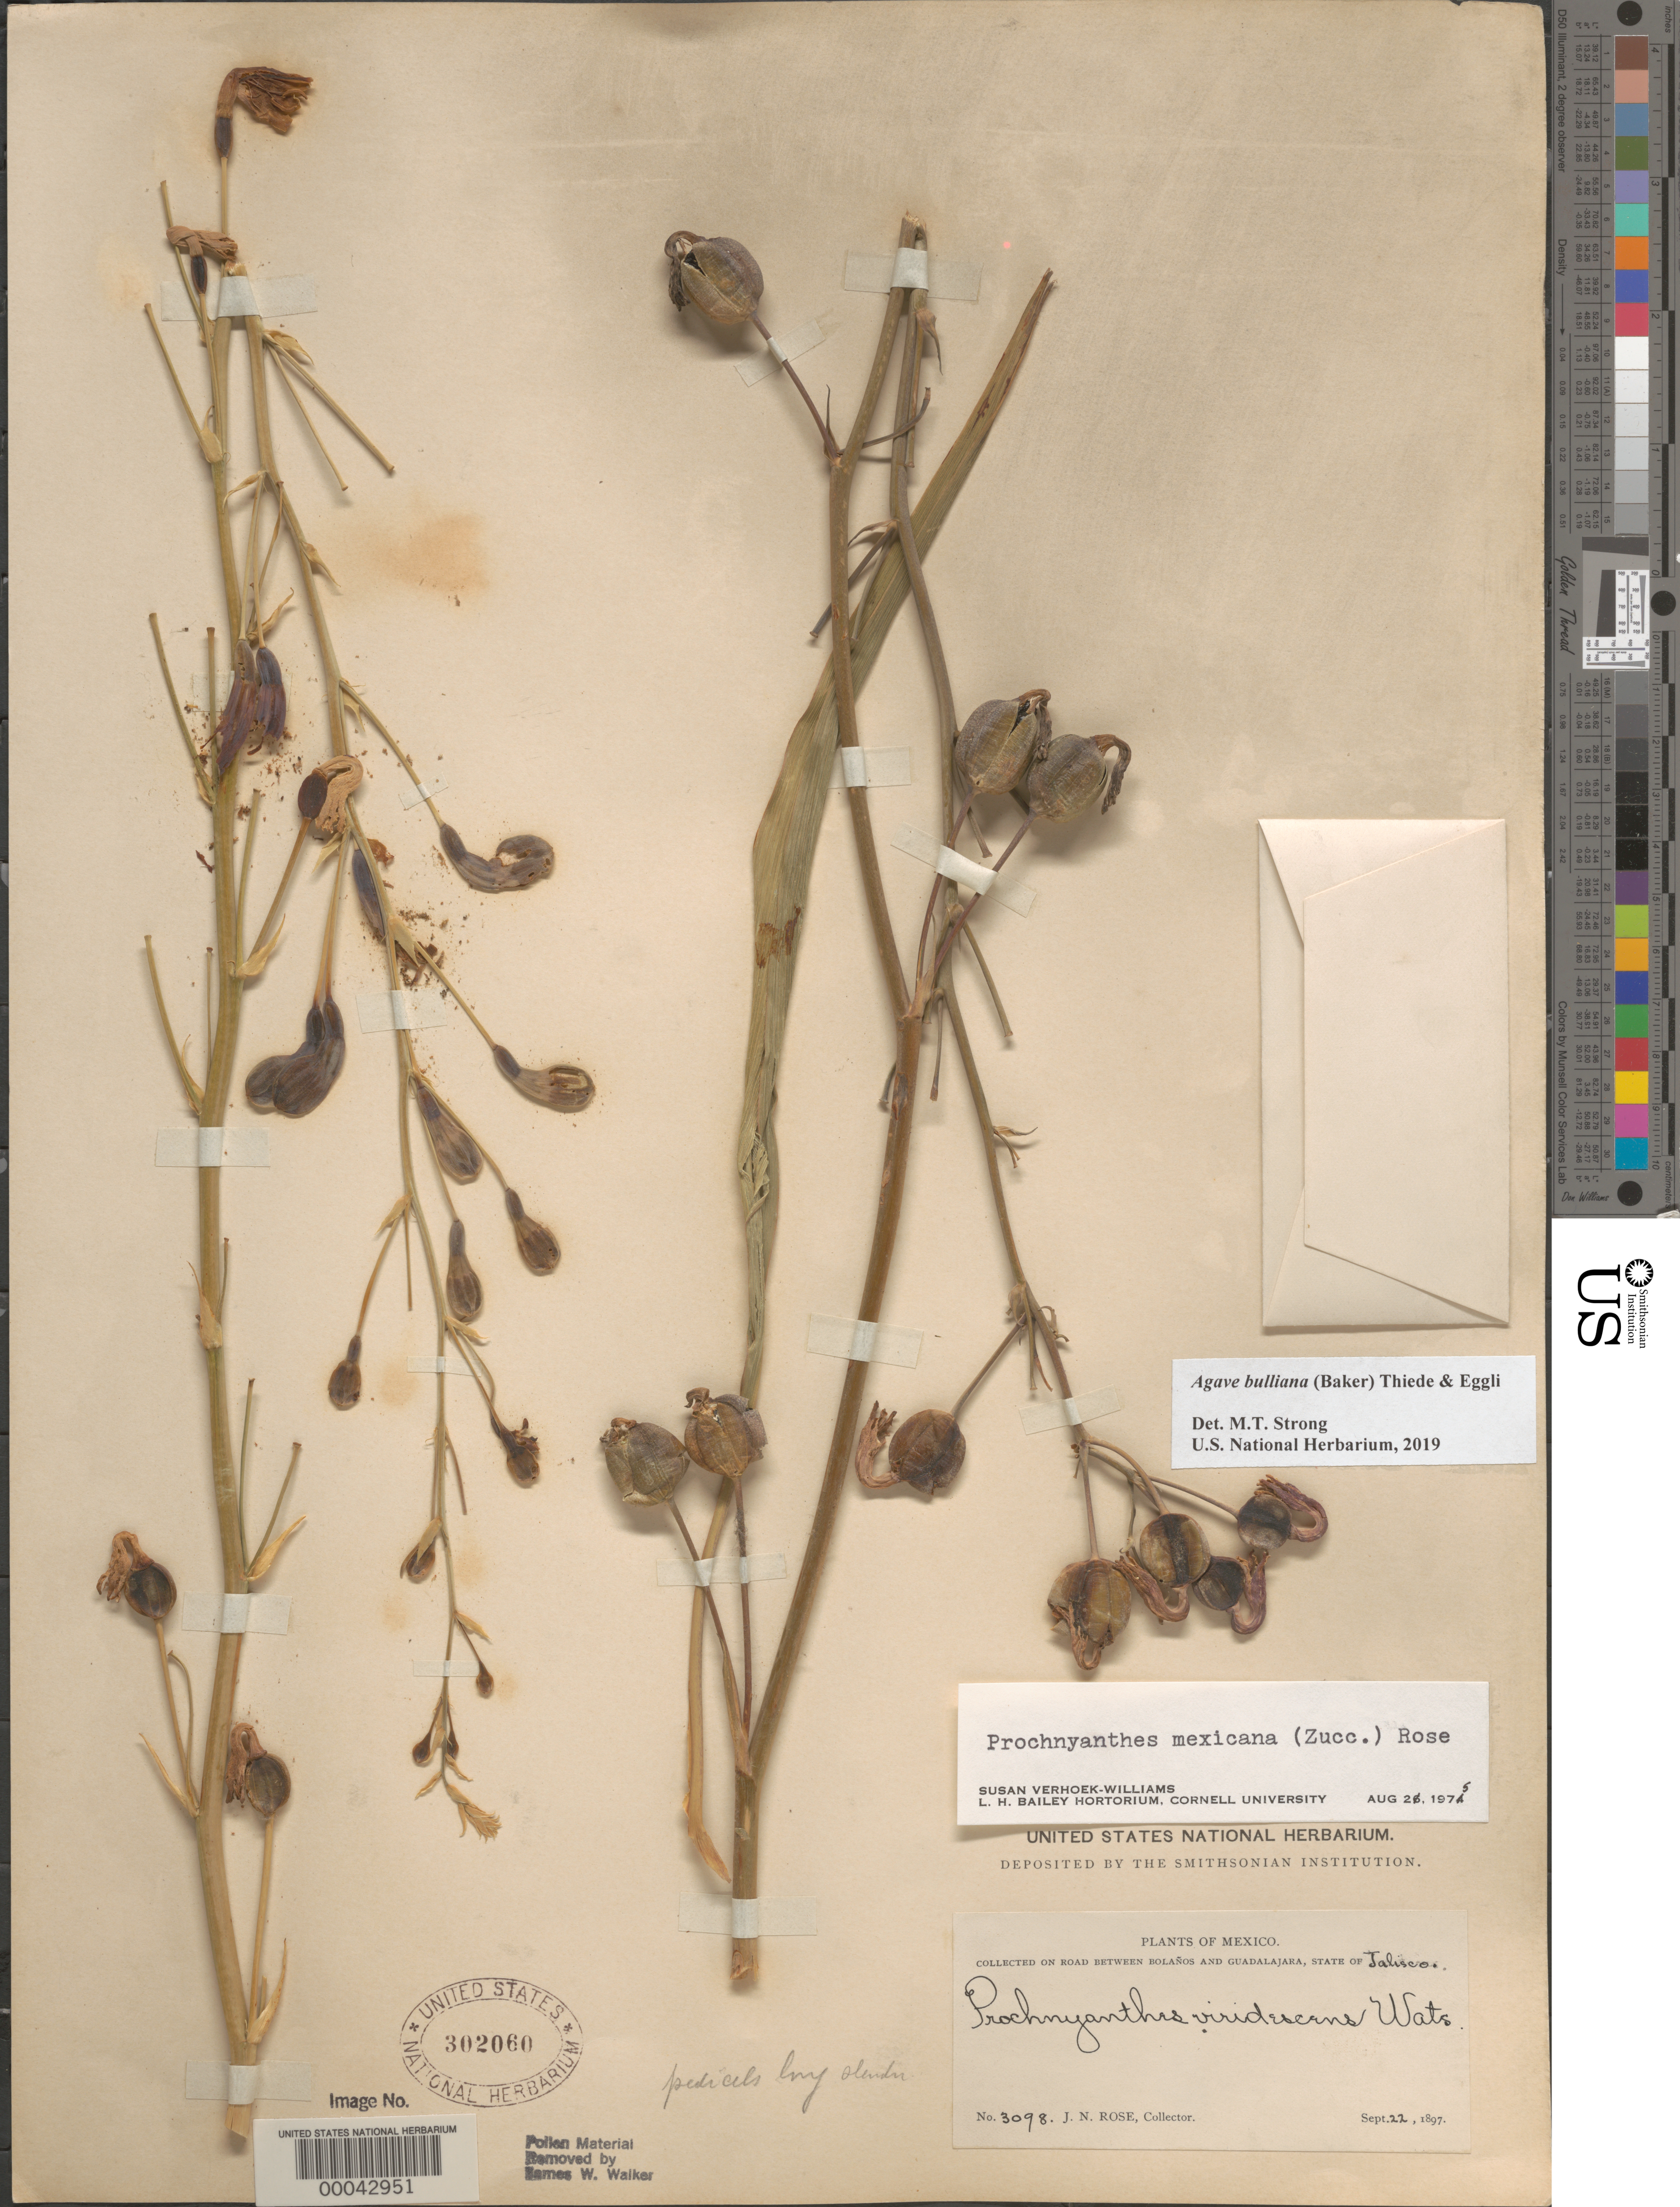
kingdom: Plantae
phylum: Tracheophyta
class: Liliopsida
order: Asparagales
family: Asparagaceae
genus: Agave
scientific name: Agave bulliana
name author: (Baker) Thiede & Eggli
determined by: Strong, Mark T., (BOT), Smithsonian Institution - National Museum of Natural History (UNITED STATES)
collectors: J. N. Rose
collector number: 3098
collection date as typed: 22 Sep 1897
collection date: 1897-09-22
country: Mexico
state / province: Jalisco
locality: Road between Bolaños and Guadalajara.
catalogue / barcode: US 302060